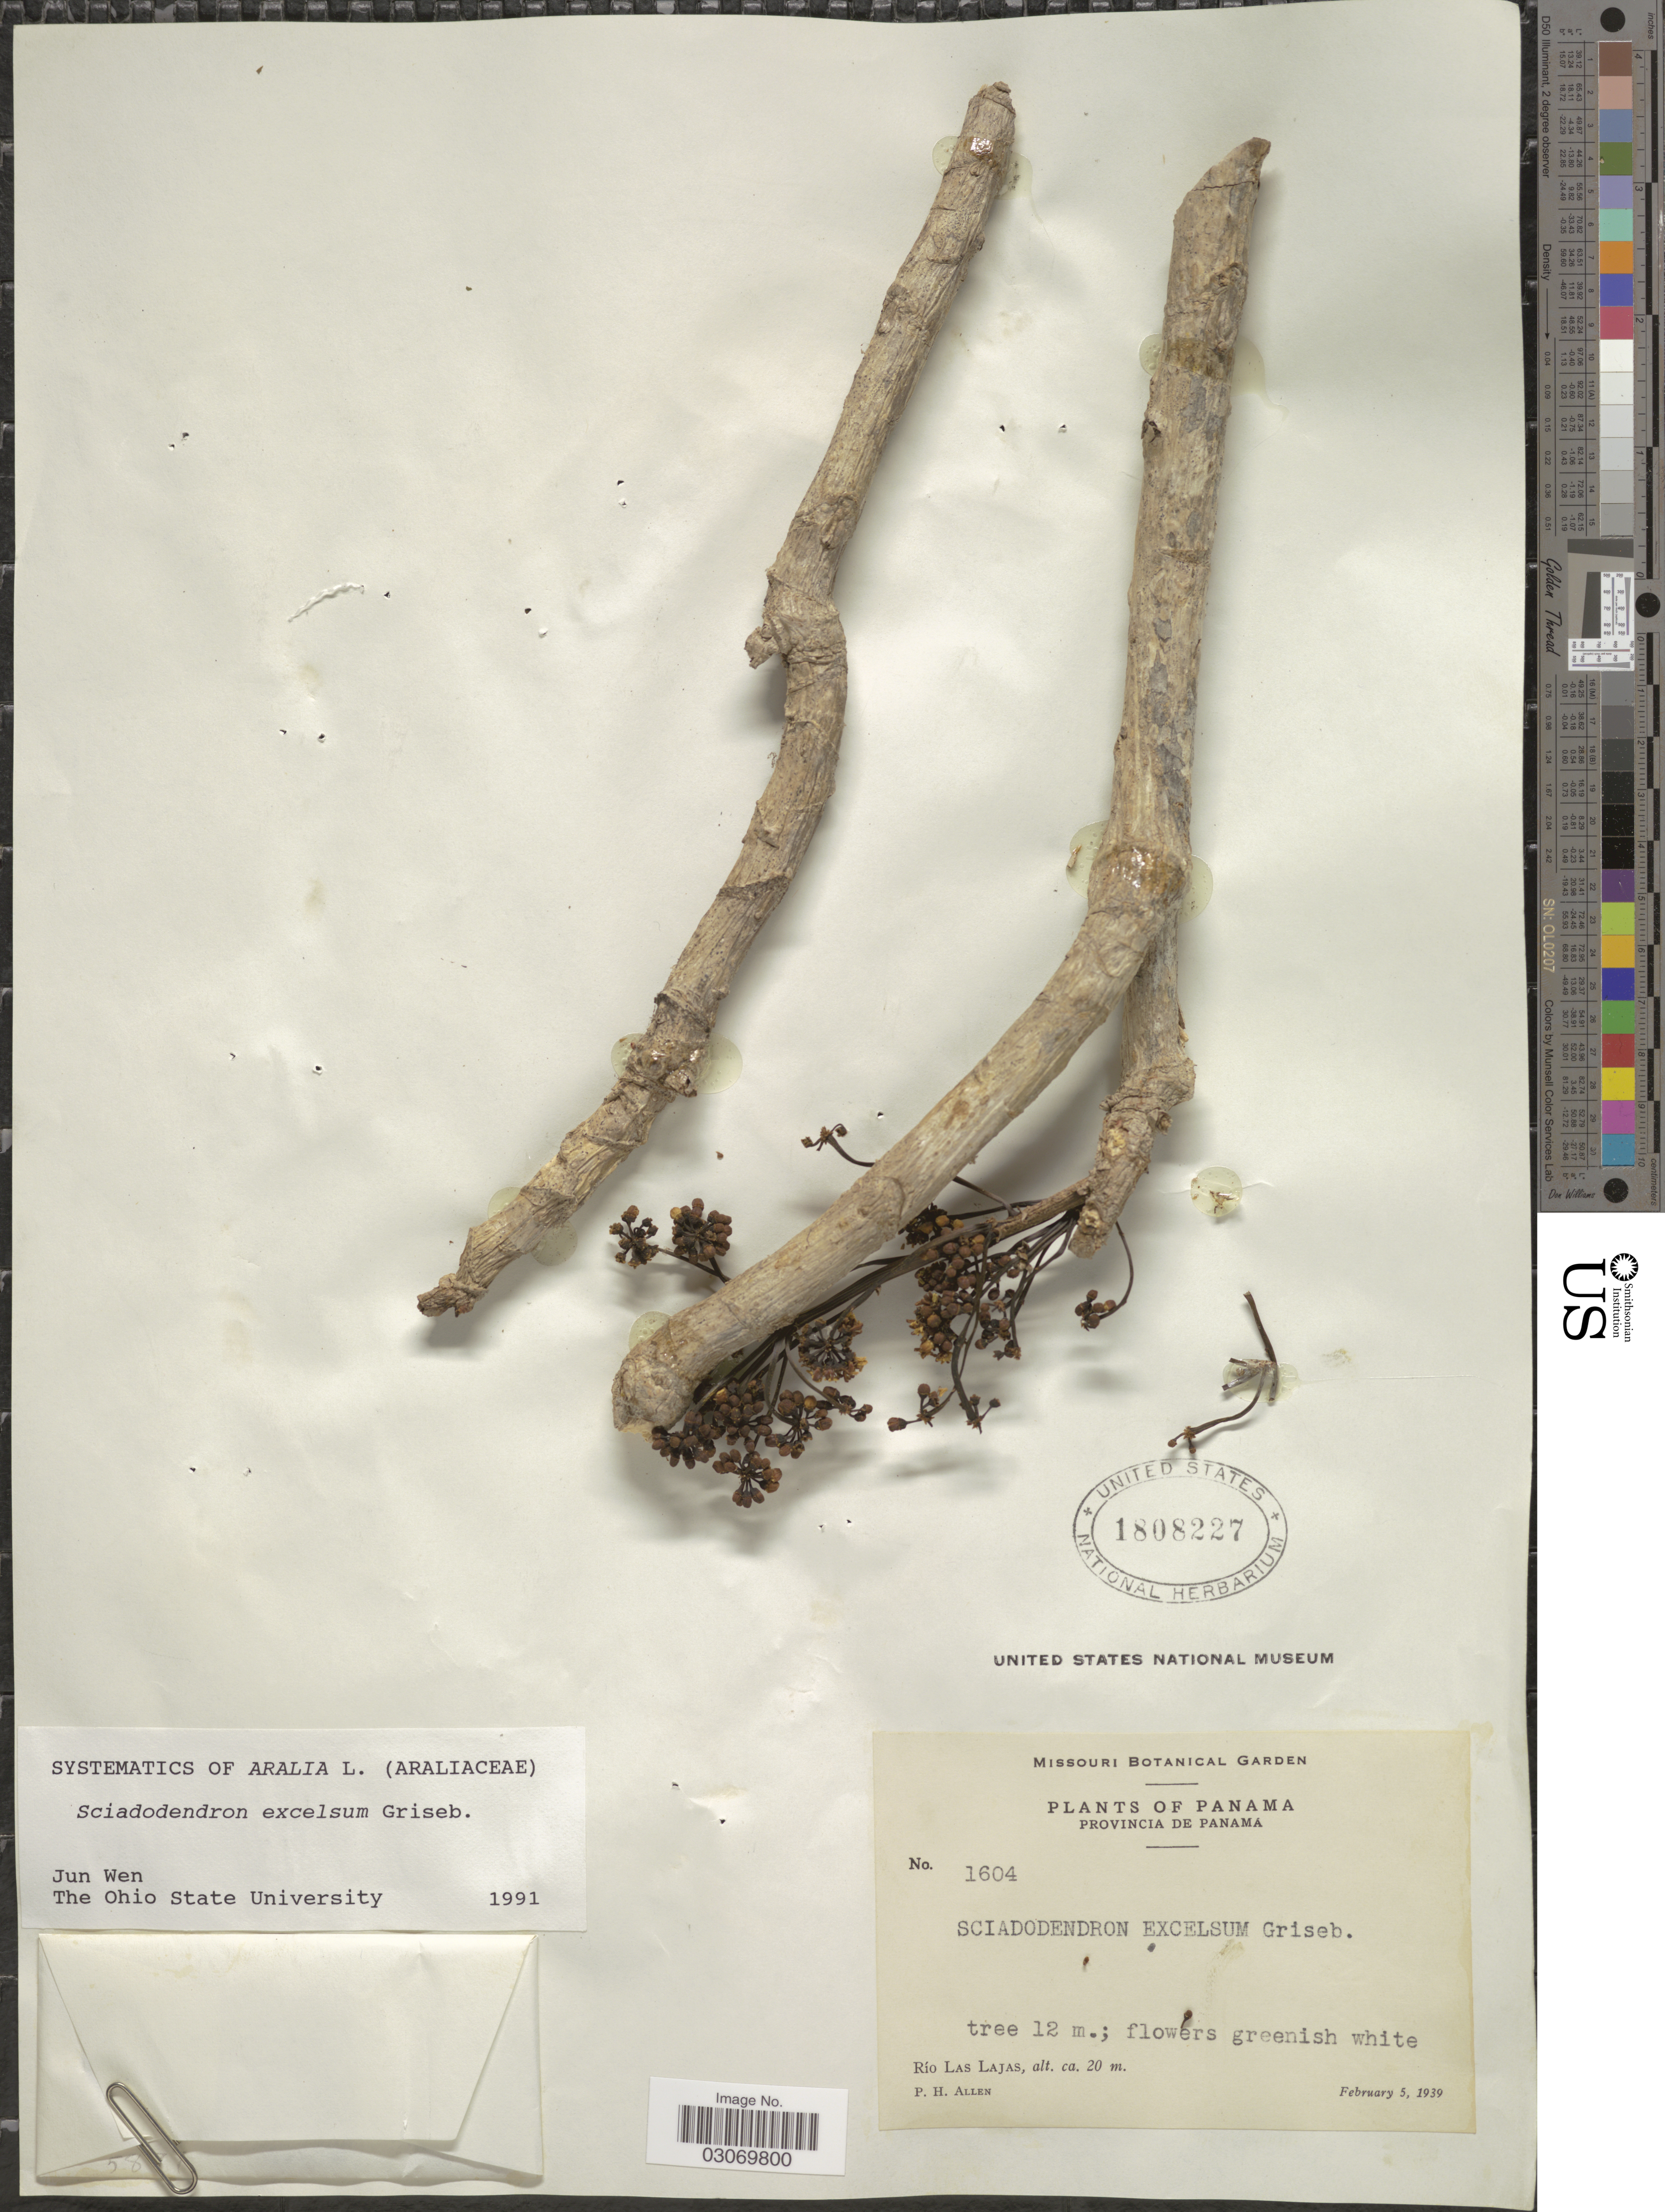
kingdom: Plantae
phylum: Tracheophyta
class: Magnoliopsida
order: Apiales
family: Araliaceae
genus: Sciadodendron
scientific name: Sciadodendron sp.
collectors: P. H. Allen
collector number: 1604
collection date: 1939-02-05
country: Panama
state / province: Panamá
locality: Río Las Lajas.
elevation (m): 20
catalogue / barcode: US 1808227